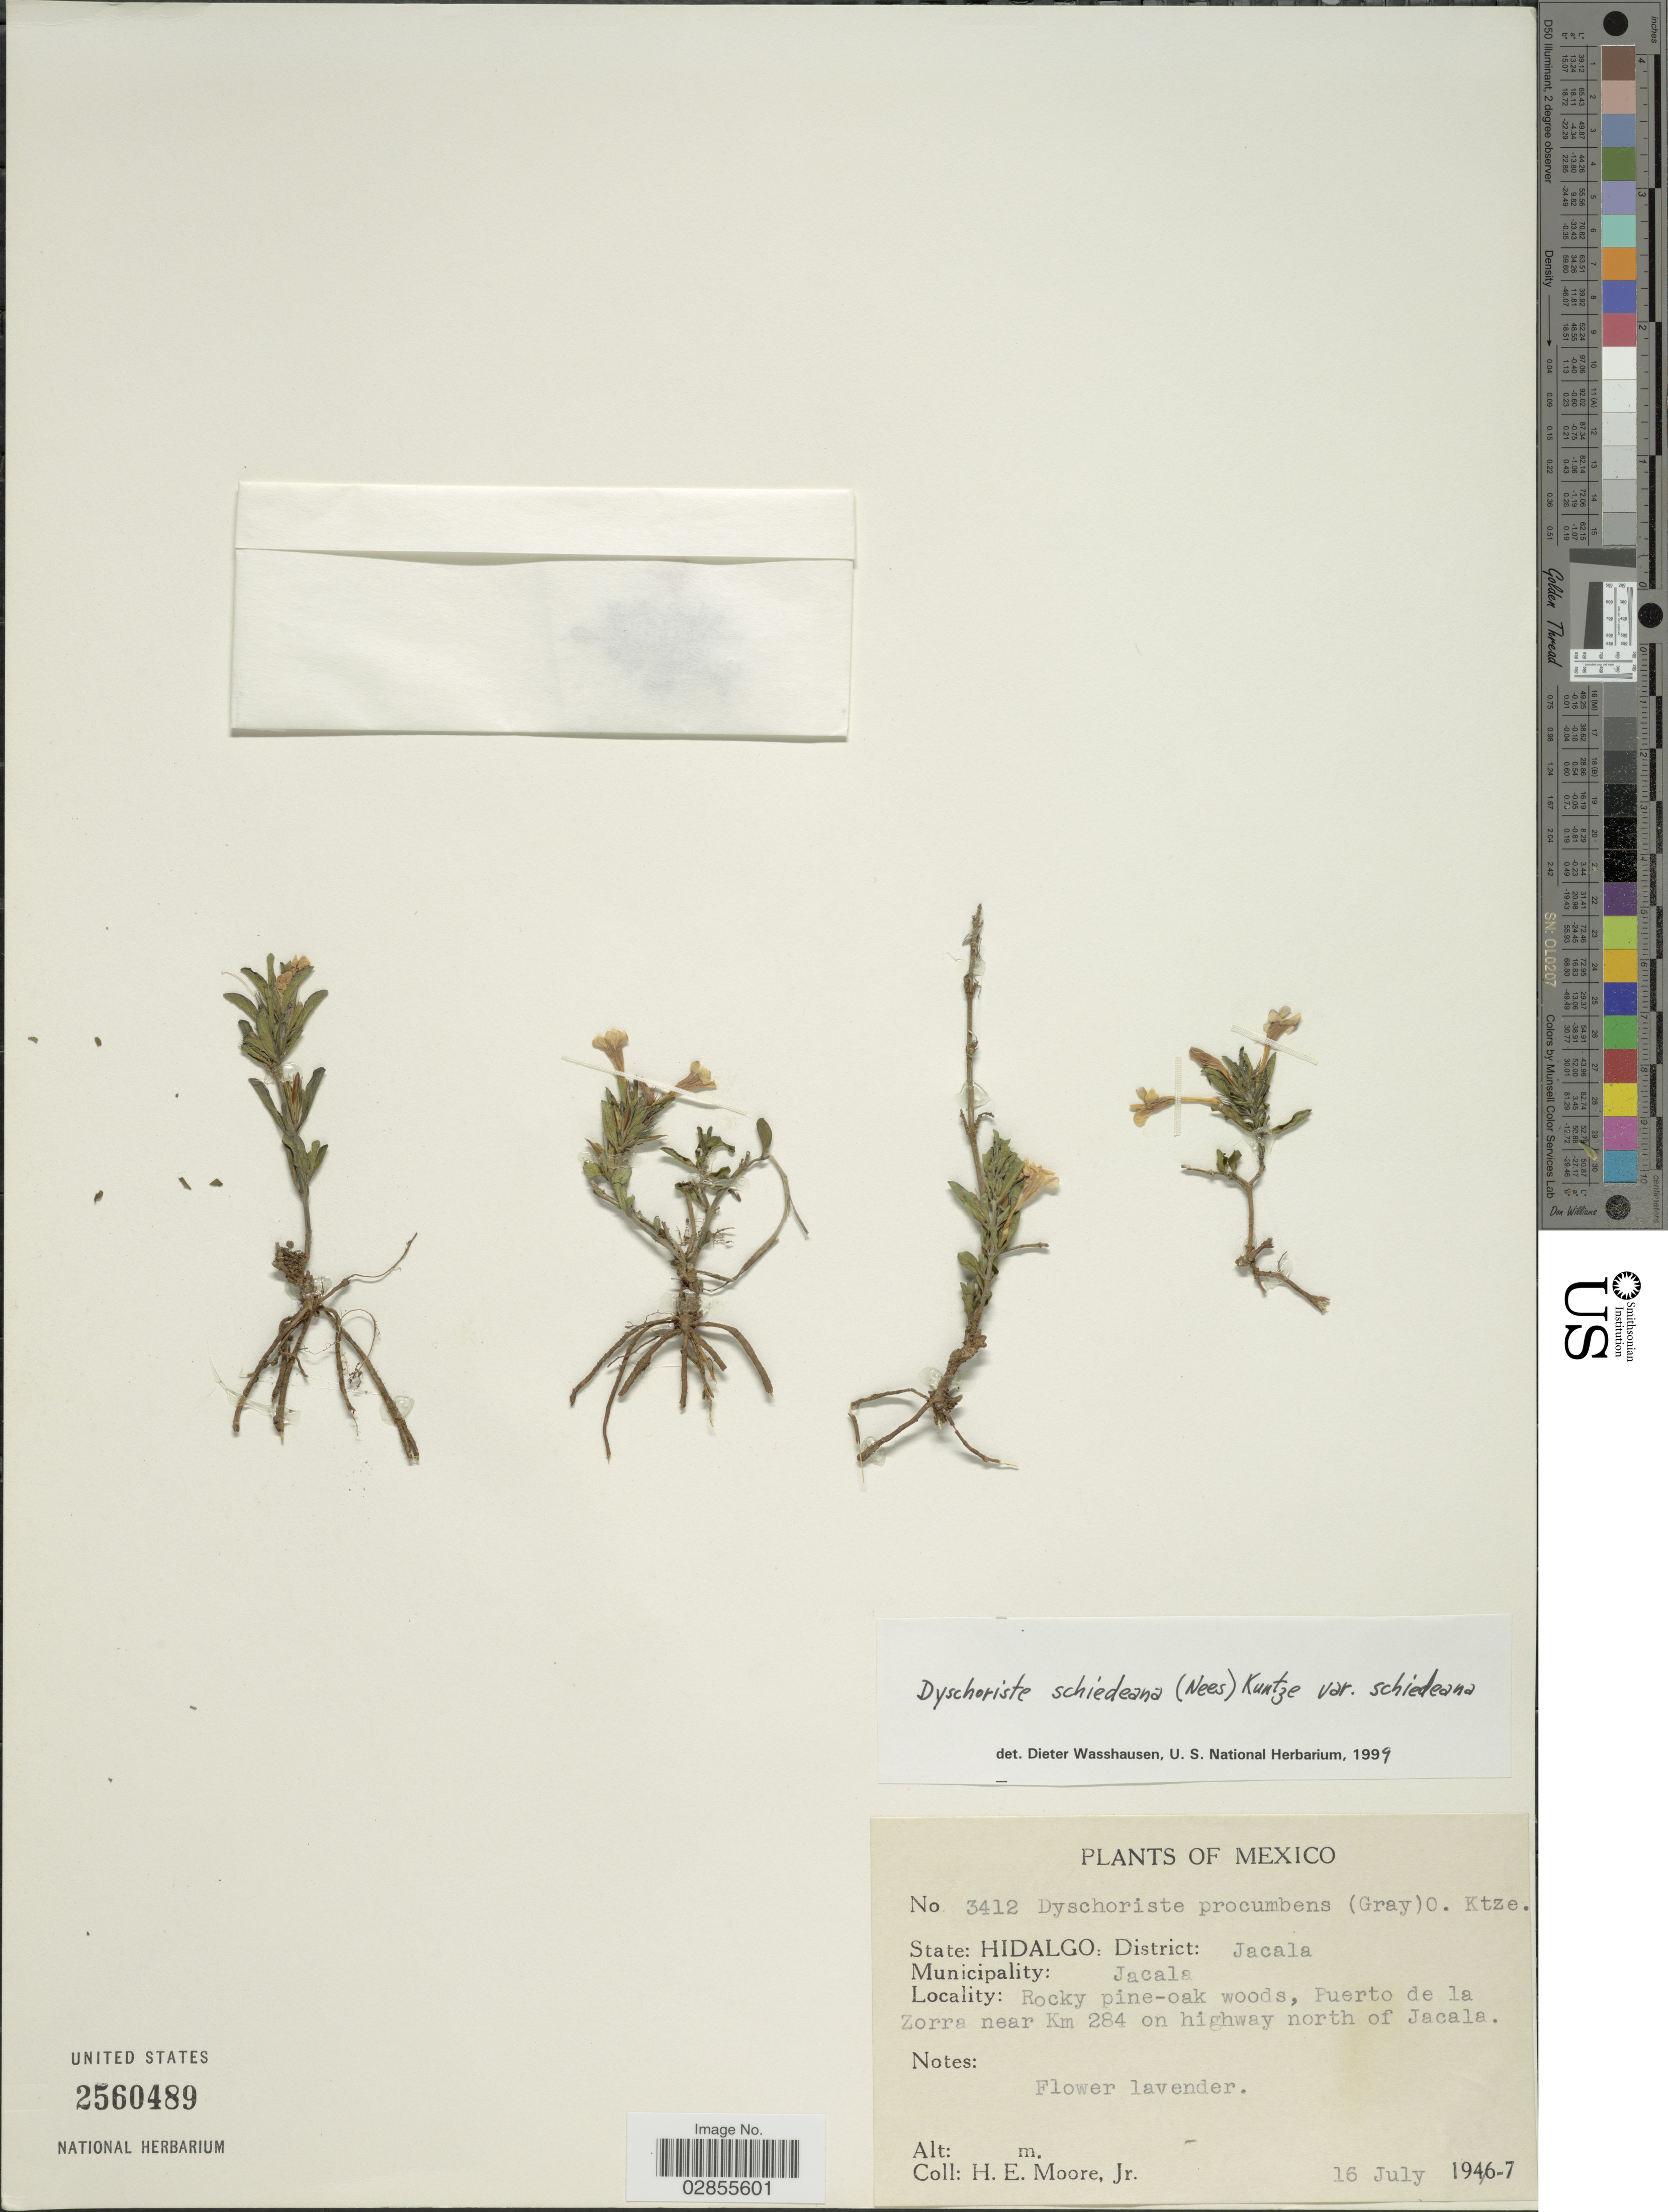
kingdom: Plantae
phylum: Tracheophyta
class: Magnoliopsida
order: Lamiales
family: Acanthaceae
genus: Dyschoriste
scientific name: Dyschoriste schiedeana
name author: (Nees) Kuntze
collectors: H. E. Moore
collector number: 3412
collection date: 1947-07-16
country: Mexico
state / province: Hidalgo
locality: District Jacala. Municipality: Jacala. Rocky pine-oak woods, Puerto de la Zorra near Km 284 on highway north of Jacala.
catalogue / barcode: US 2560489